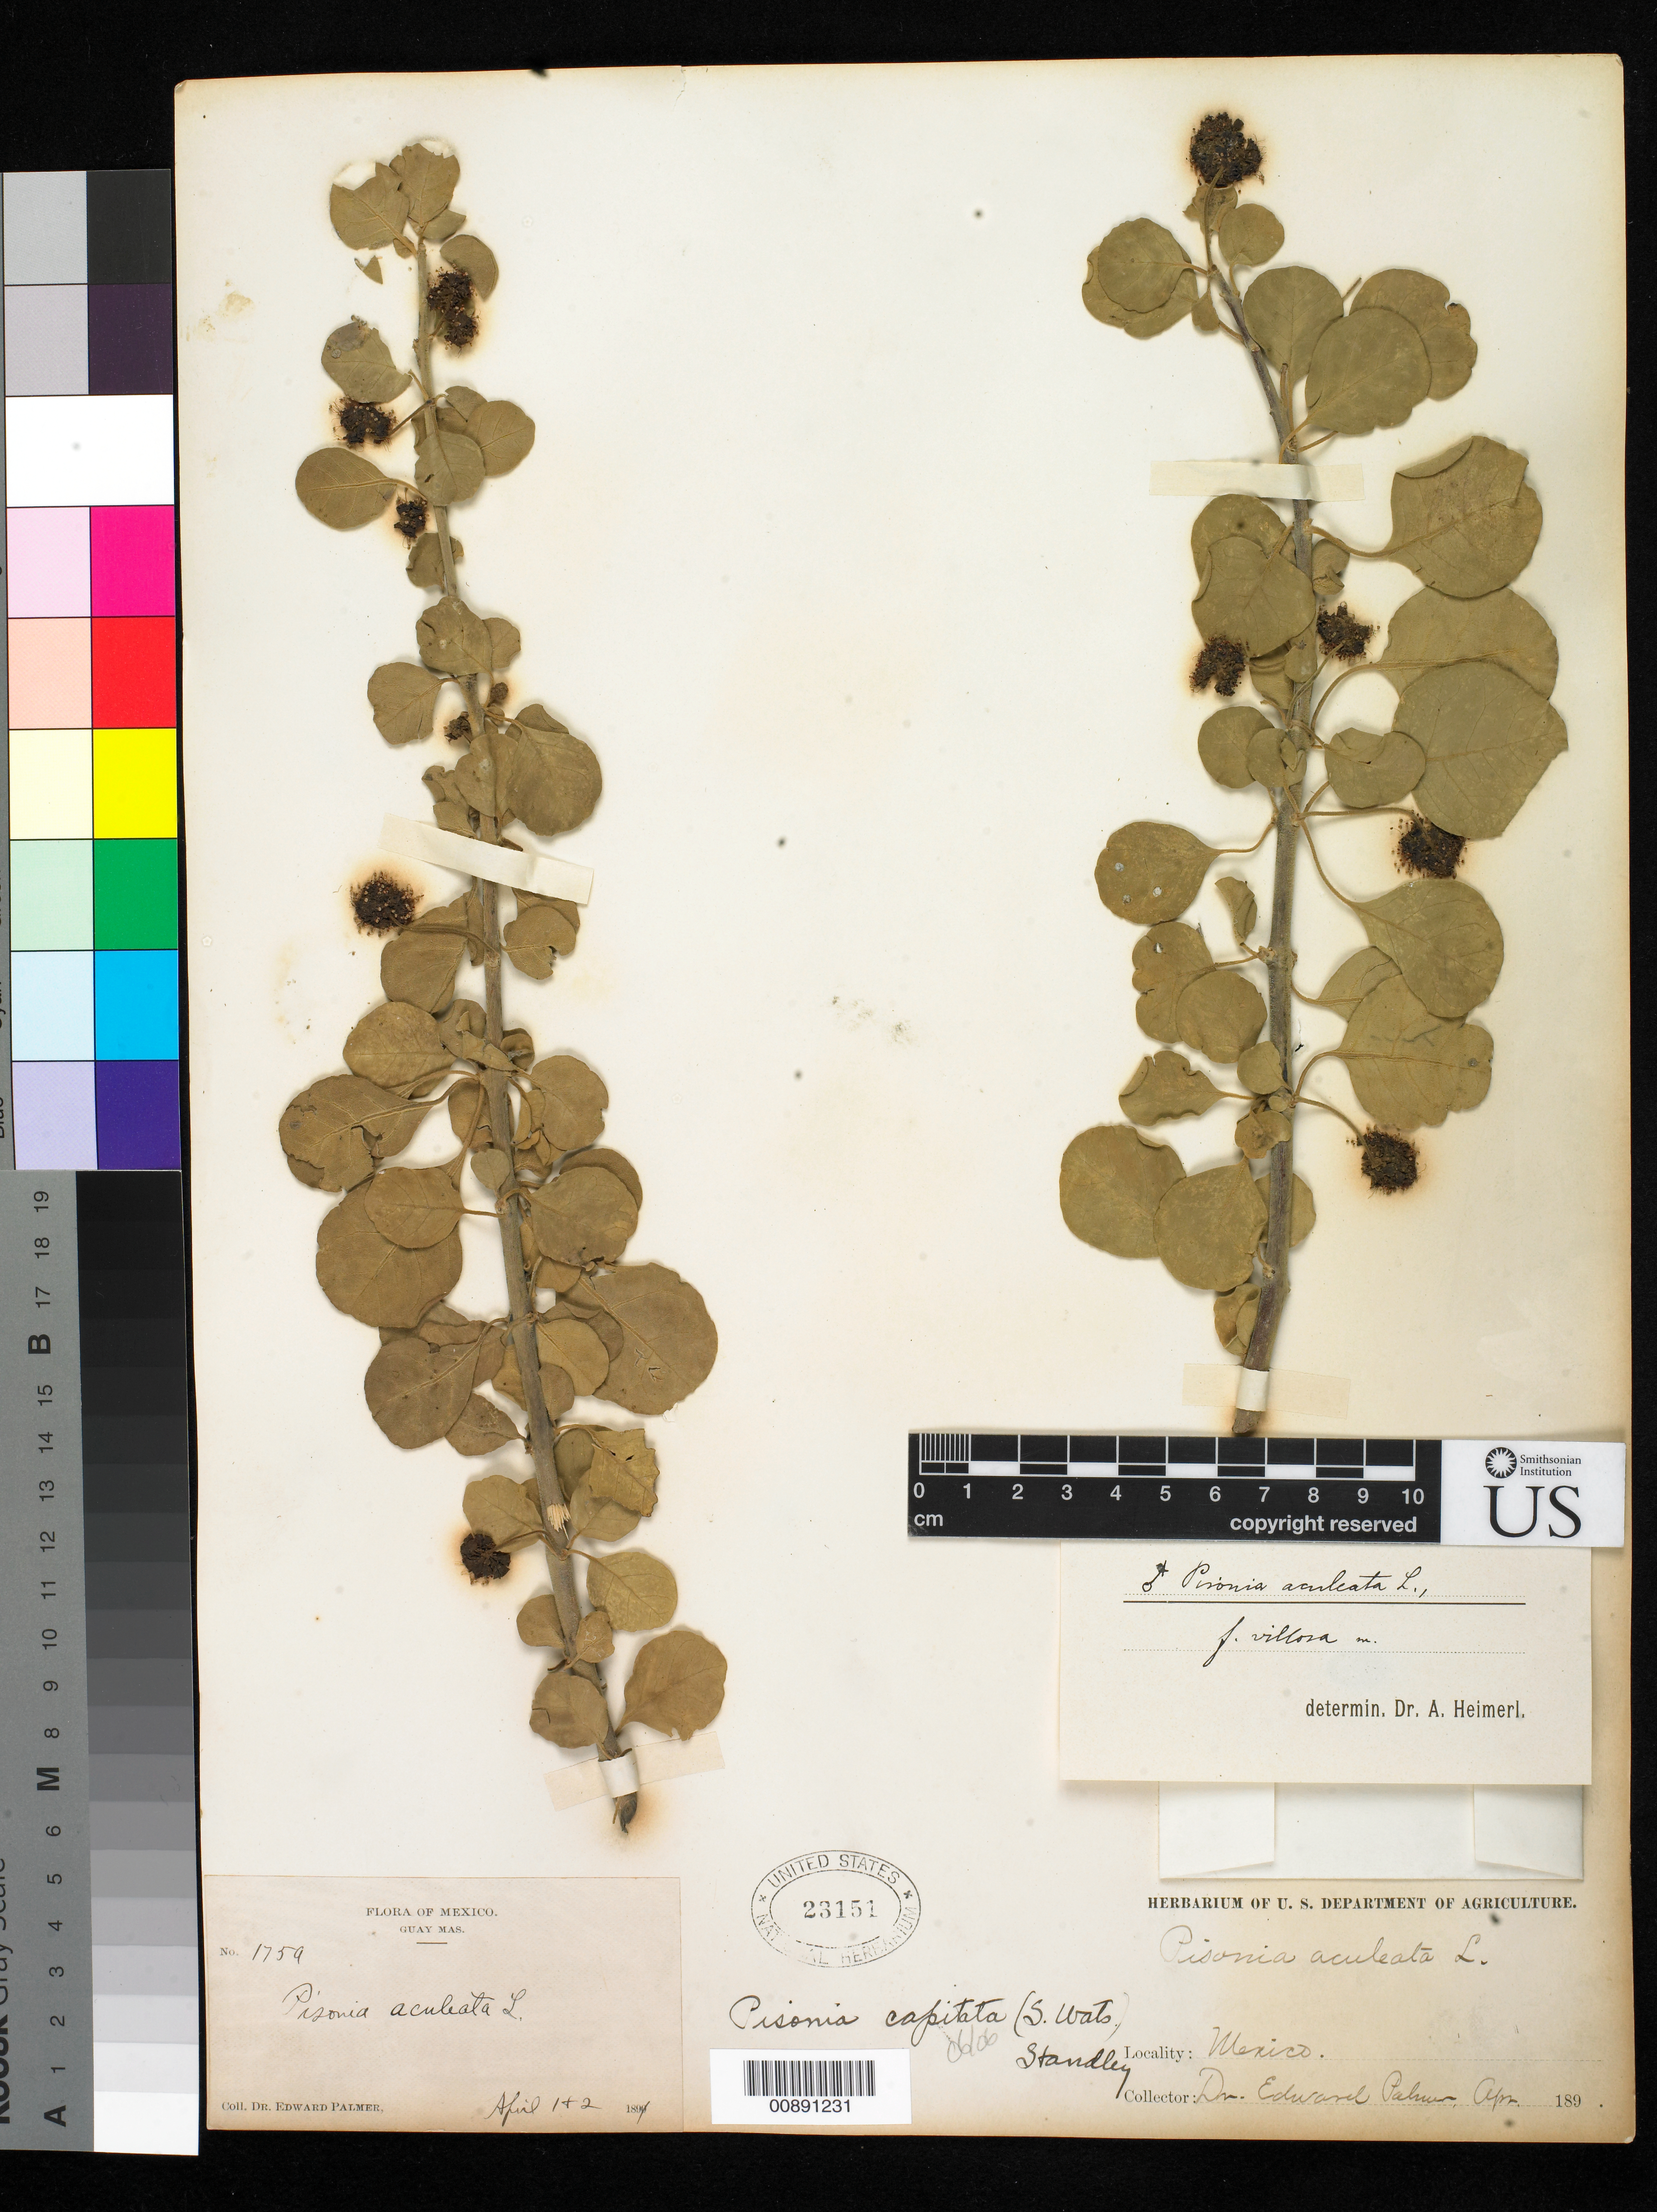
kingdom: Plantae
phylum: Tracheophyta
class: Magnoliopsida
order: Caryophyllales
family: Nyctaginaceae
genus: Pisonia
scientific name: Pisonia capitata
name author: (S. Watson) Standl.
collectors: E. Palmer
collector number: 1759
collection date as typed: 01 Apr 1891 to 02 Apr 1891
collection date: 1891-04-01/1891-04-02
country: Mexico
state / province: Sonora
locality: Guaymas, Sonora.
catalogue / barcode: US 23151